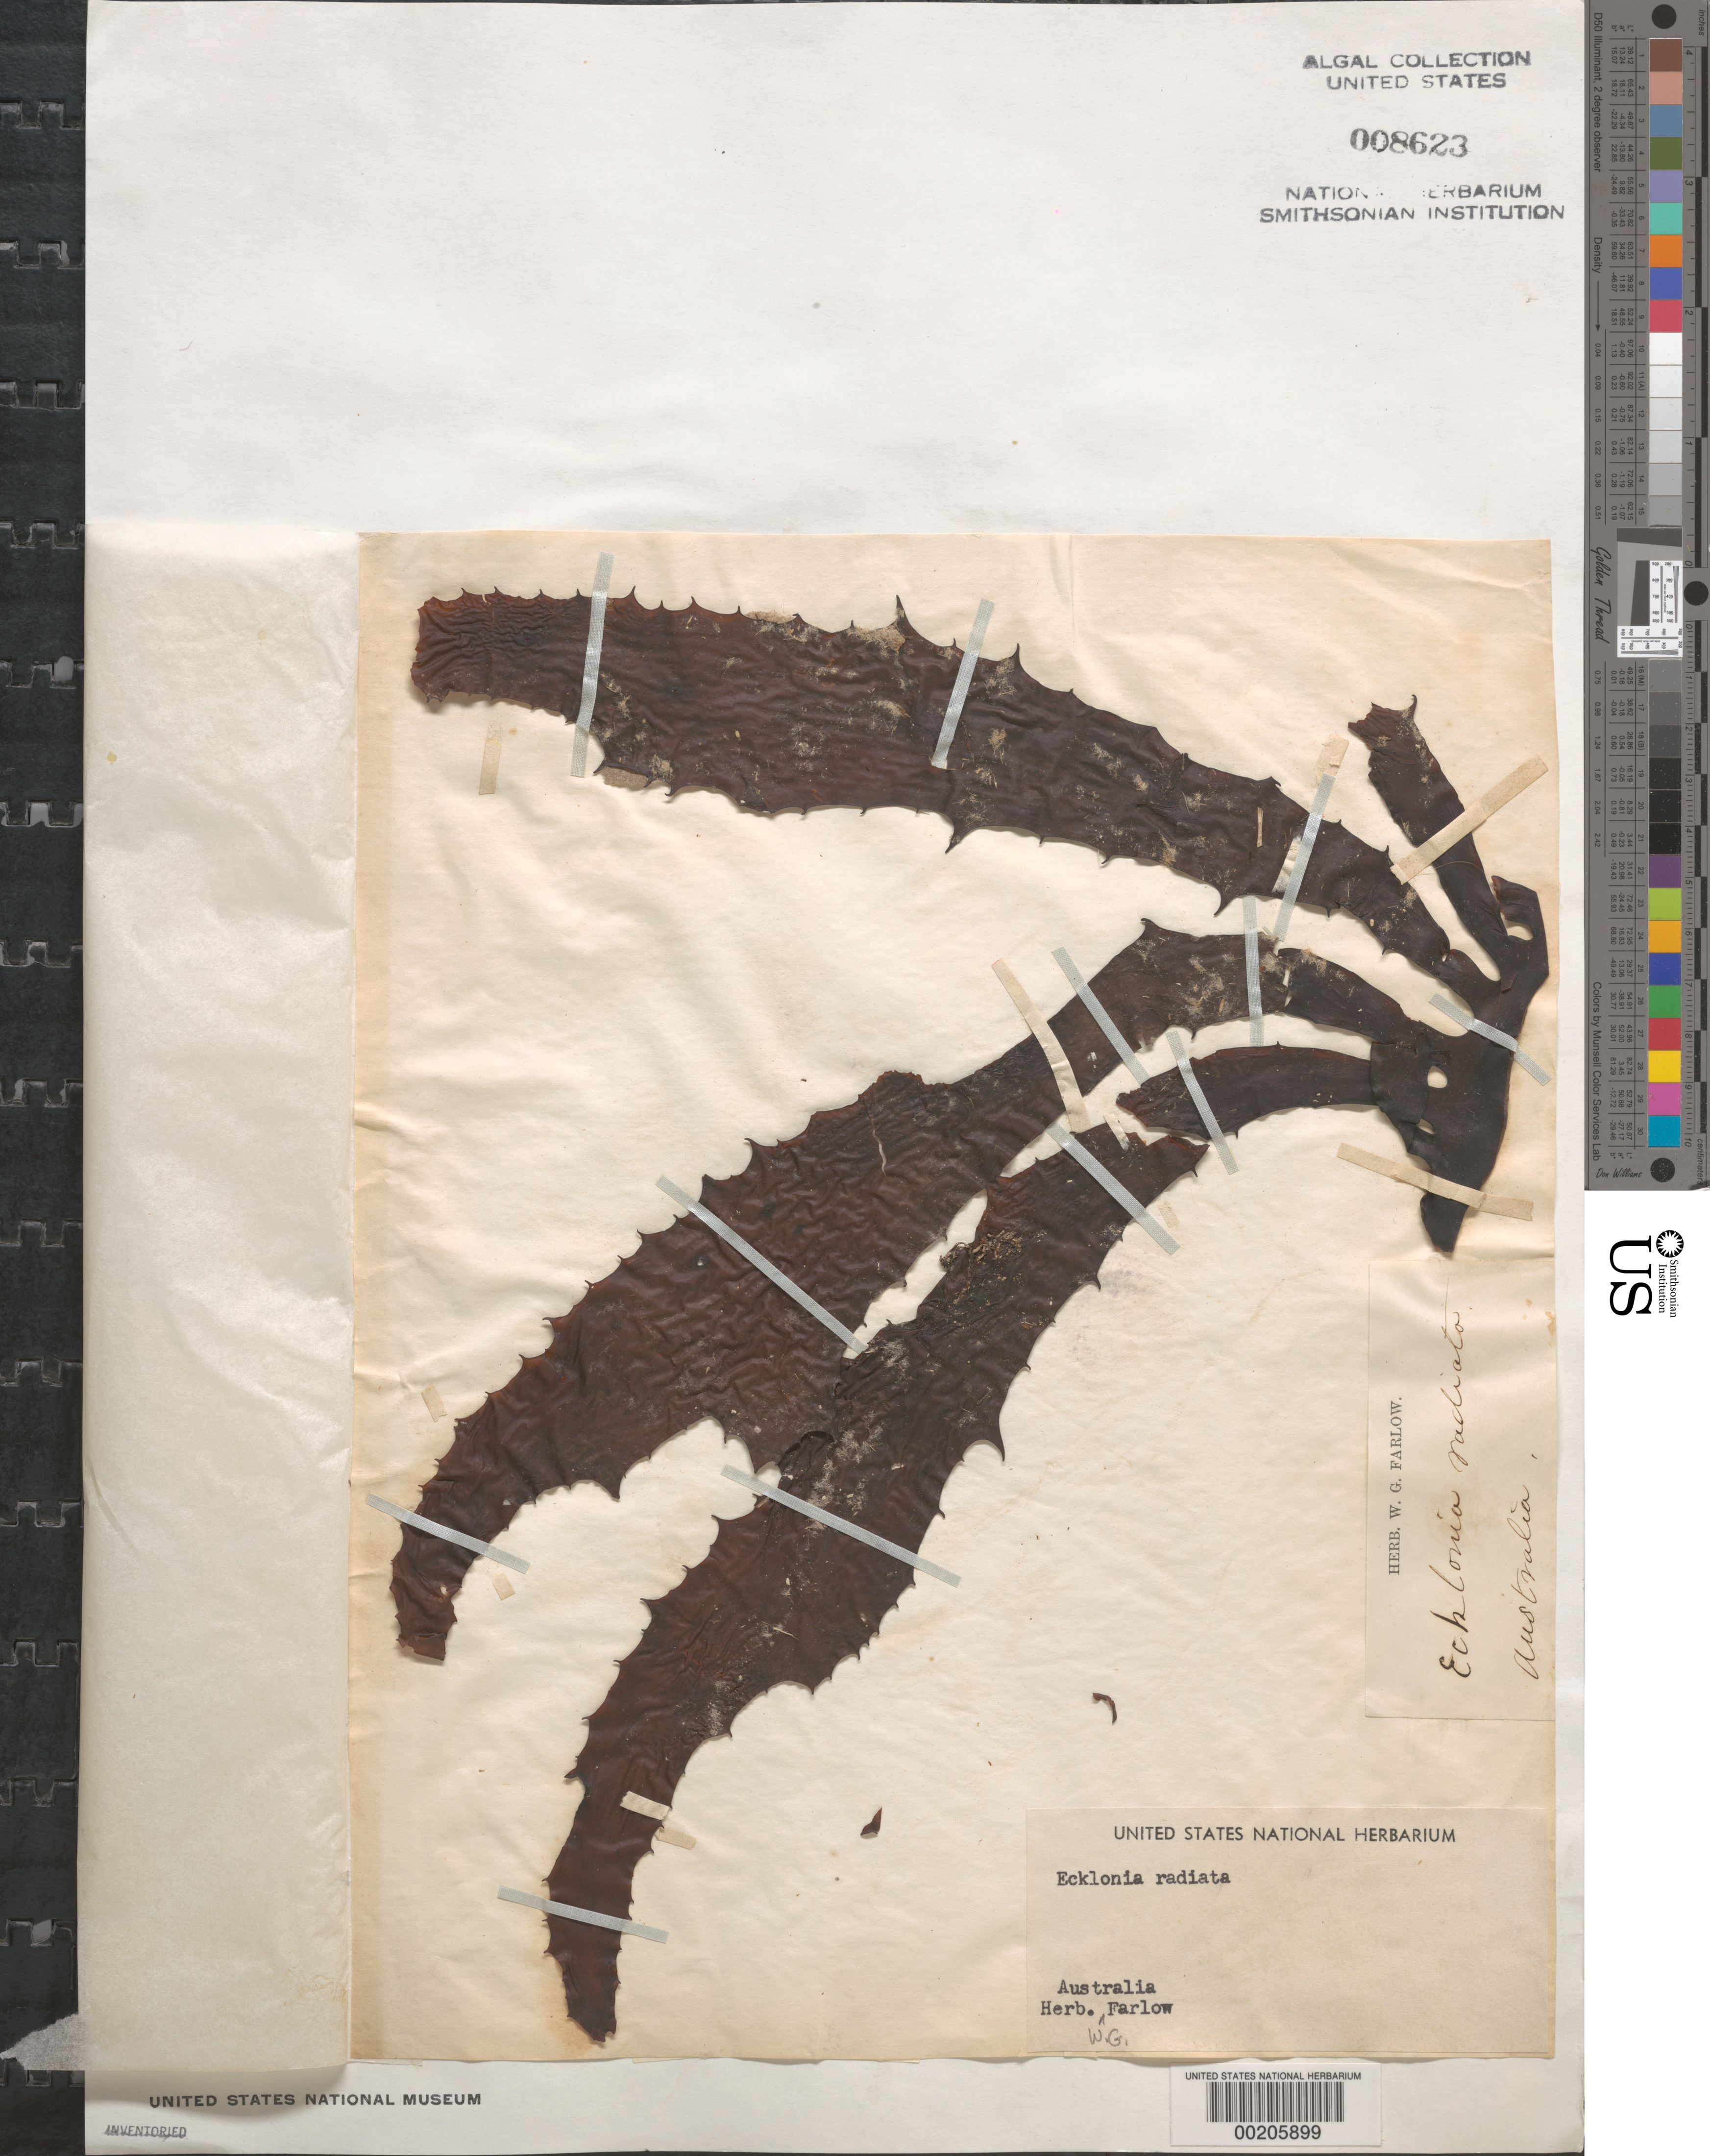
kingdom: Chromista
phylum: Ochrophyta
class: Phaeophyceae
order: Laminariales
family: Lessoniaceae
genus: Ecklonia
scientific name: Ecklonia radiata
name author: (C. Agardh) J. Agardh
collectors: W. Farlow (Herbarium)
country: Australia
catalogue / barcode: US 8623